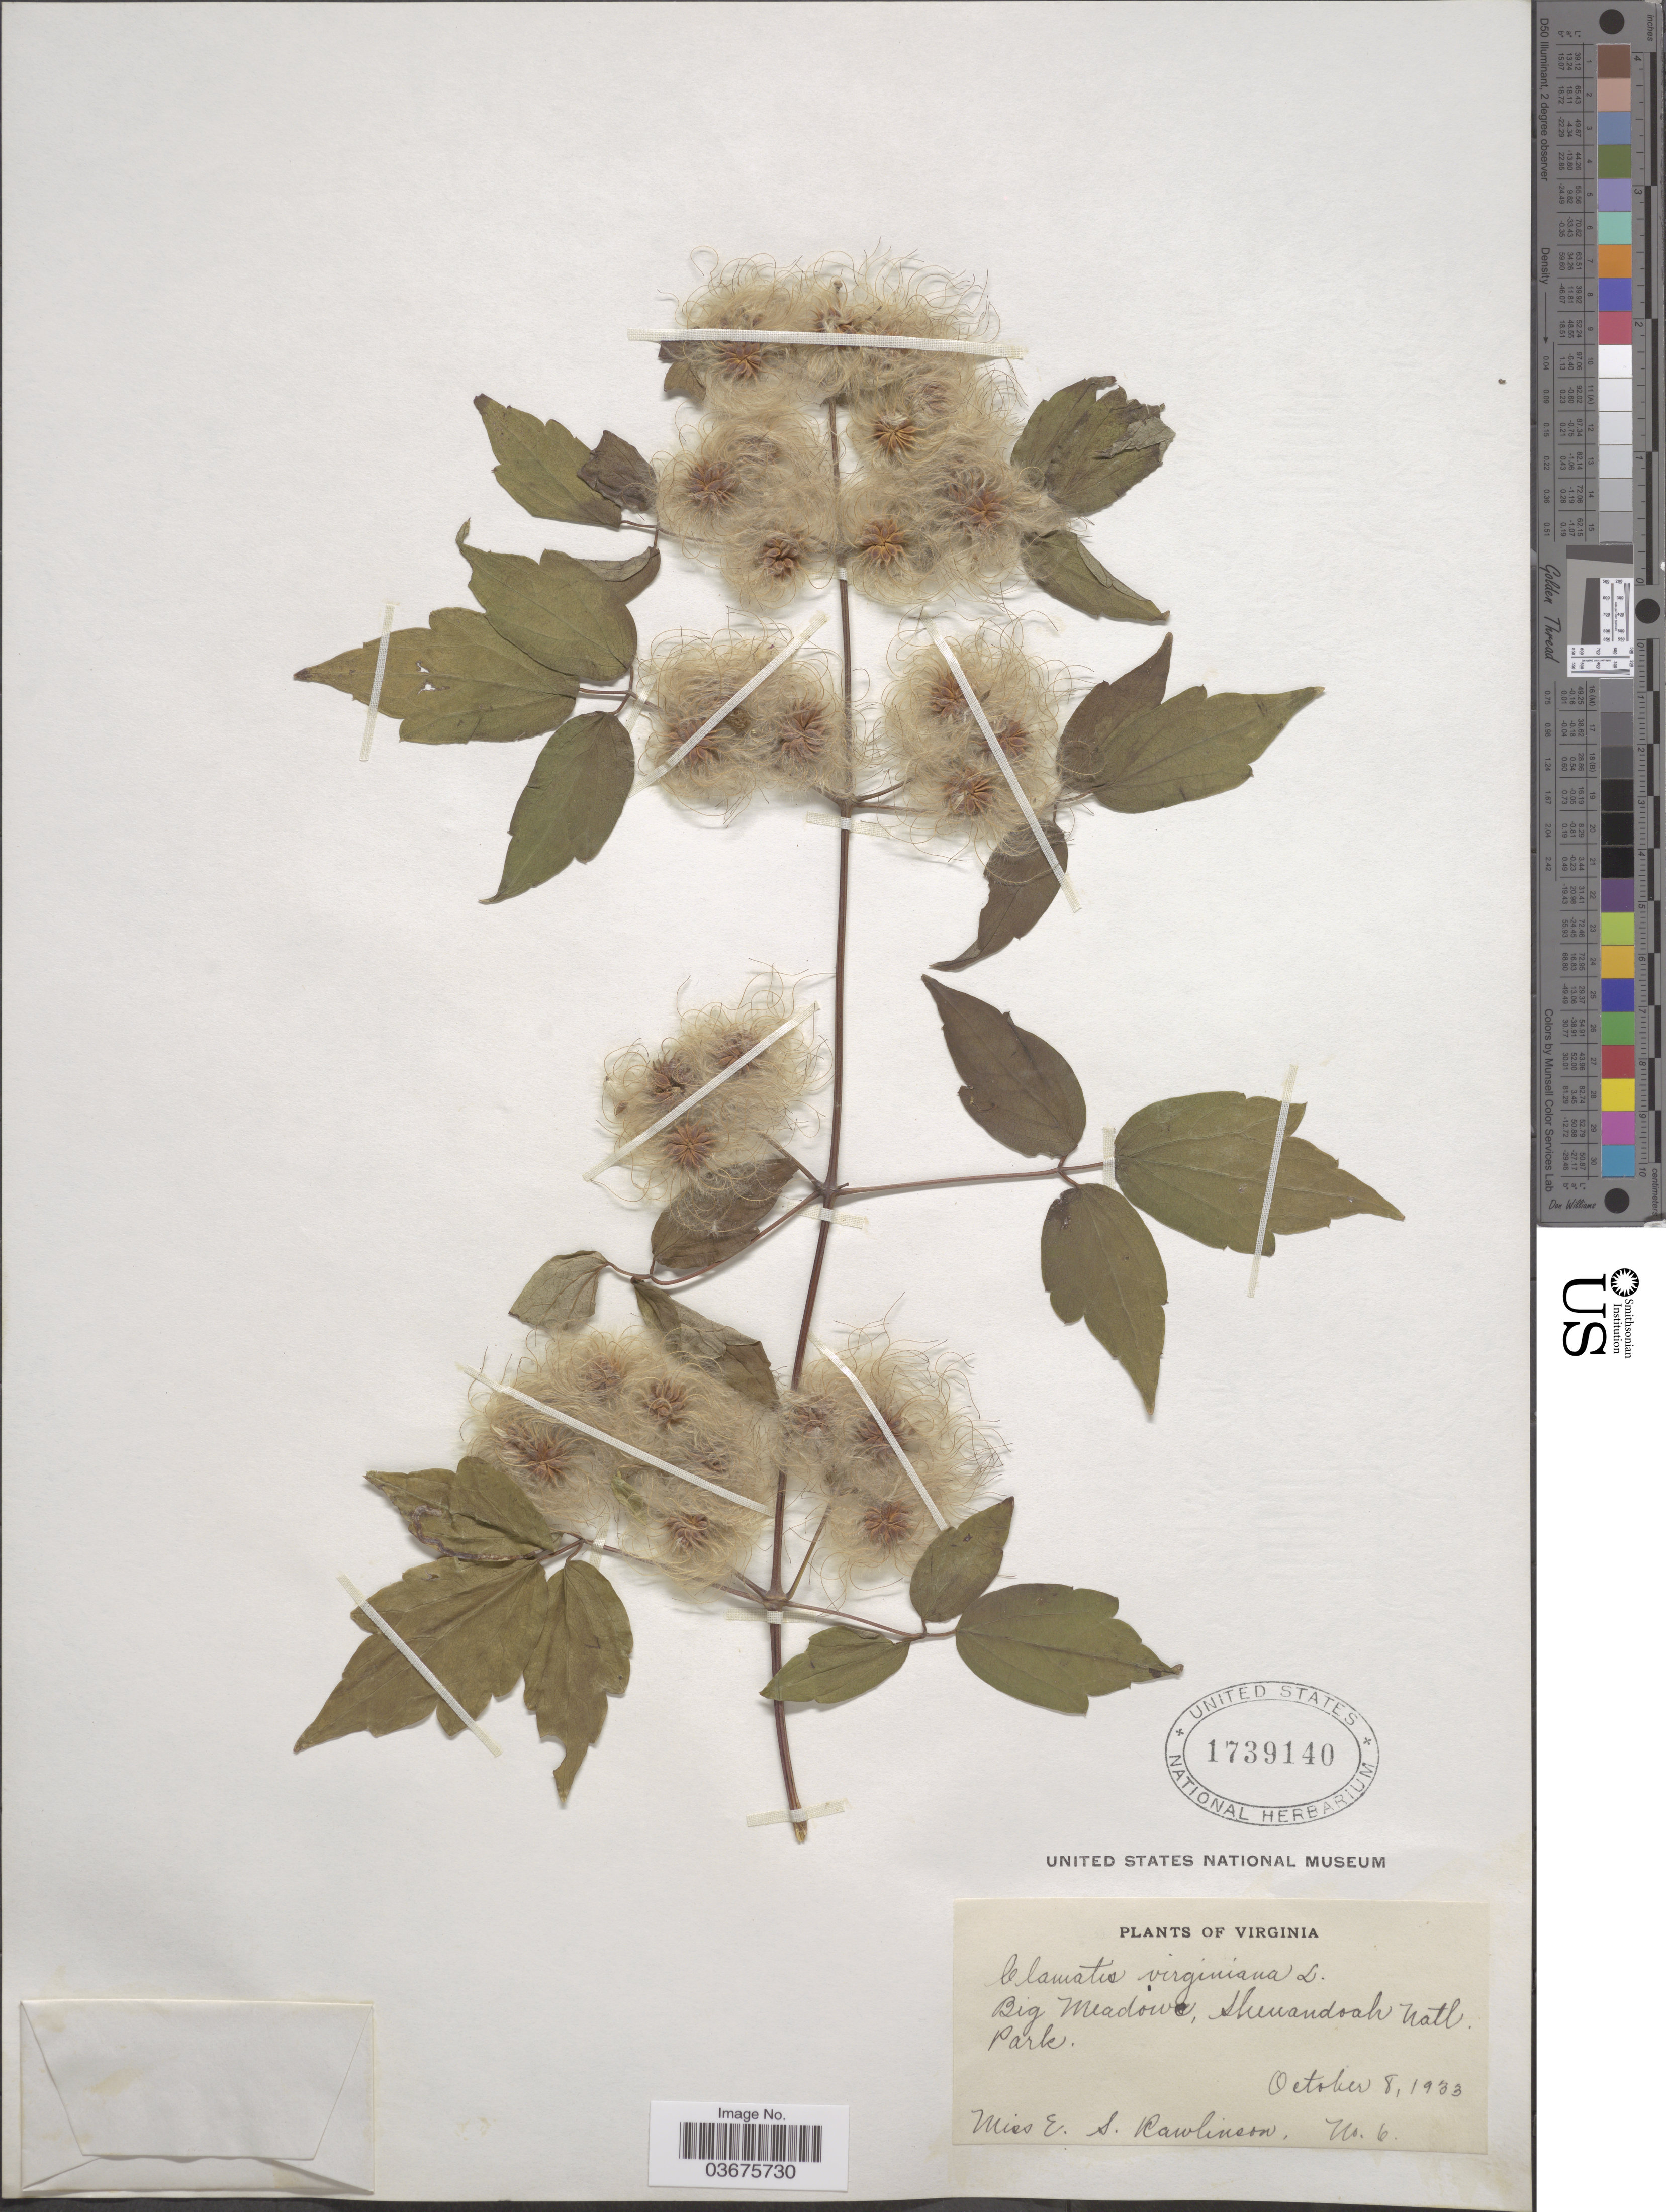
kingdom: Plantae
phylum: Tracheophyta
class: Magnoliopsida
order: Ranunculales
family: Ranunculaceae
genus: Clematis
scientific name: Clematis virginiana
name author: L.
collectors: E. S. Rawlinson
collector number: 6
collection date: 1933-10-08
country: United States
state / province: Virginia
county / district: Madison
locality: Big Meadows, Shenandoah Natl. Park.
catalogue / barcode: US 1739140